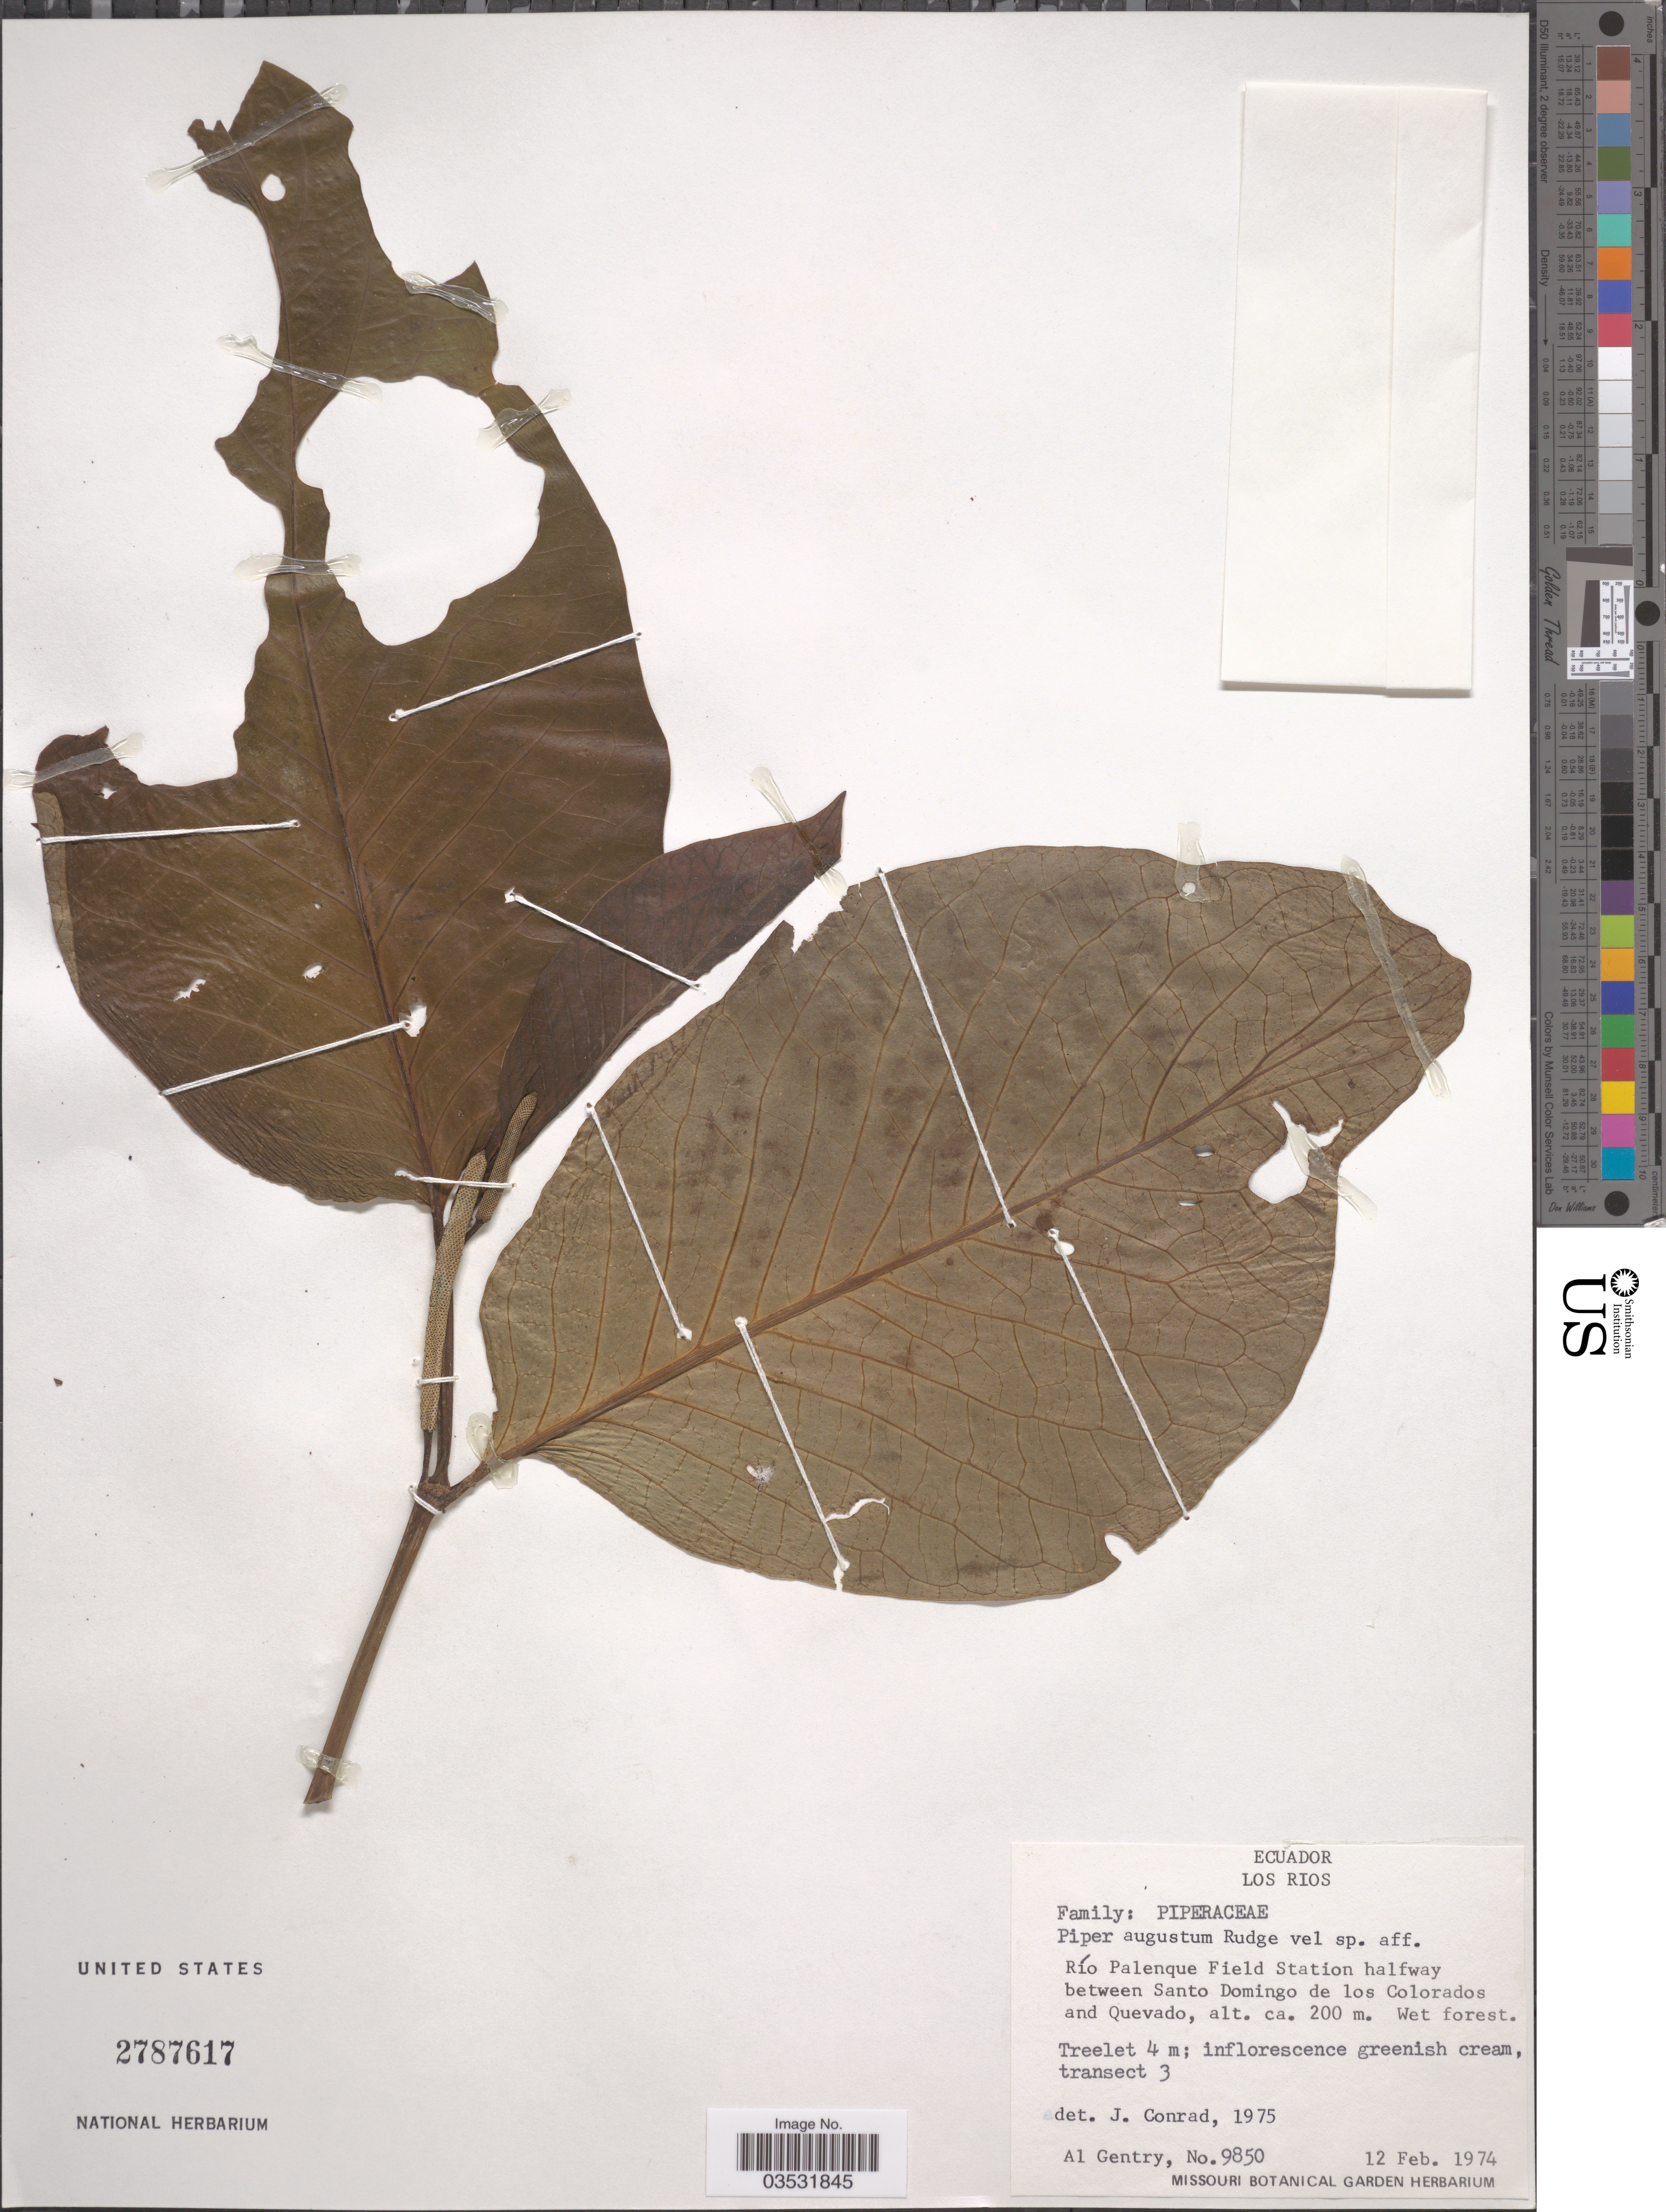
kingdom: Plantae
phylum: Tracheophyta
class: Magnoliopsida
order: Piperales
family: Piperaceae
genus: Piper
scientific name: Piper augustum var. augustum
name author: Rudge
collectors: A. H. Gentry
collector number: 9850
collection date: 1974-02-12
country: Ecuador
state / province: Los Ríos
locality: Río Palenque Field Station halfway between Santo Domingo de los Colorados and Quevado.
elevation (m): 200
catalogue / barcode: US 2787617